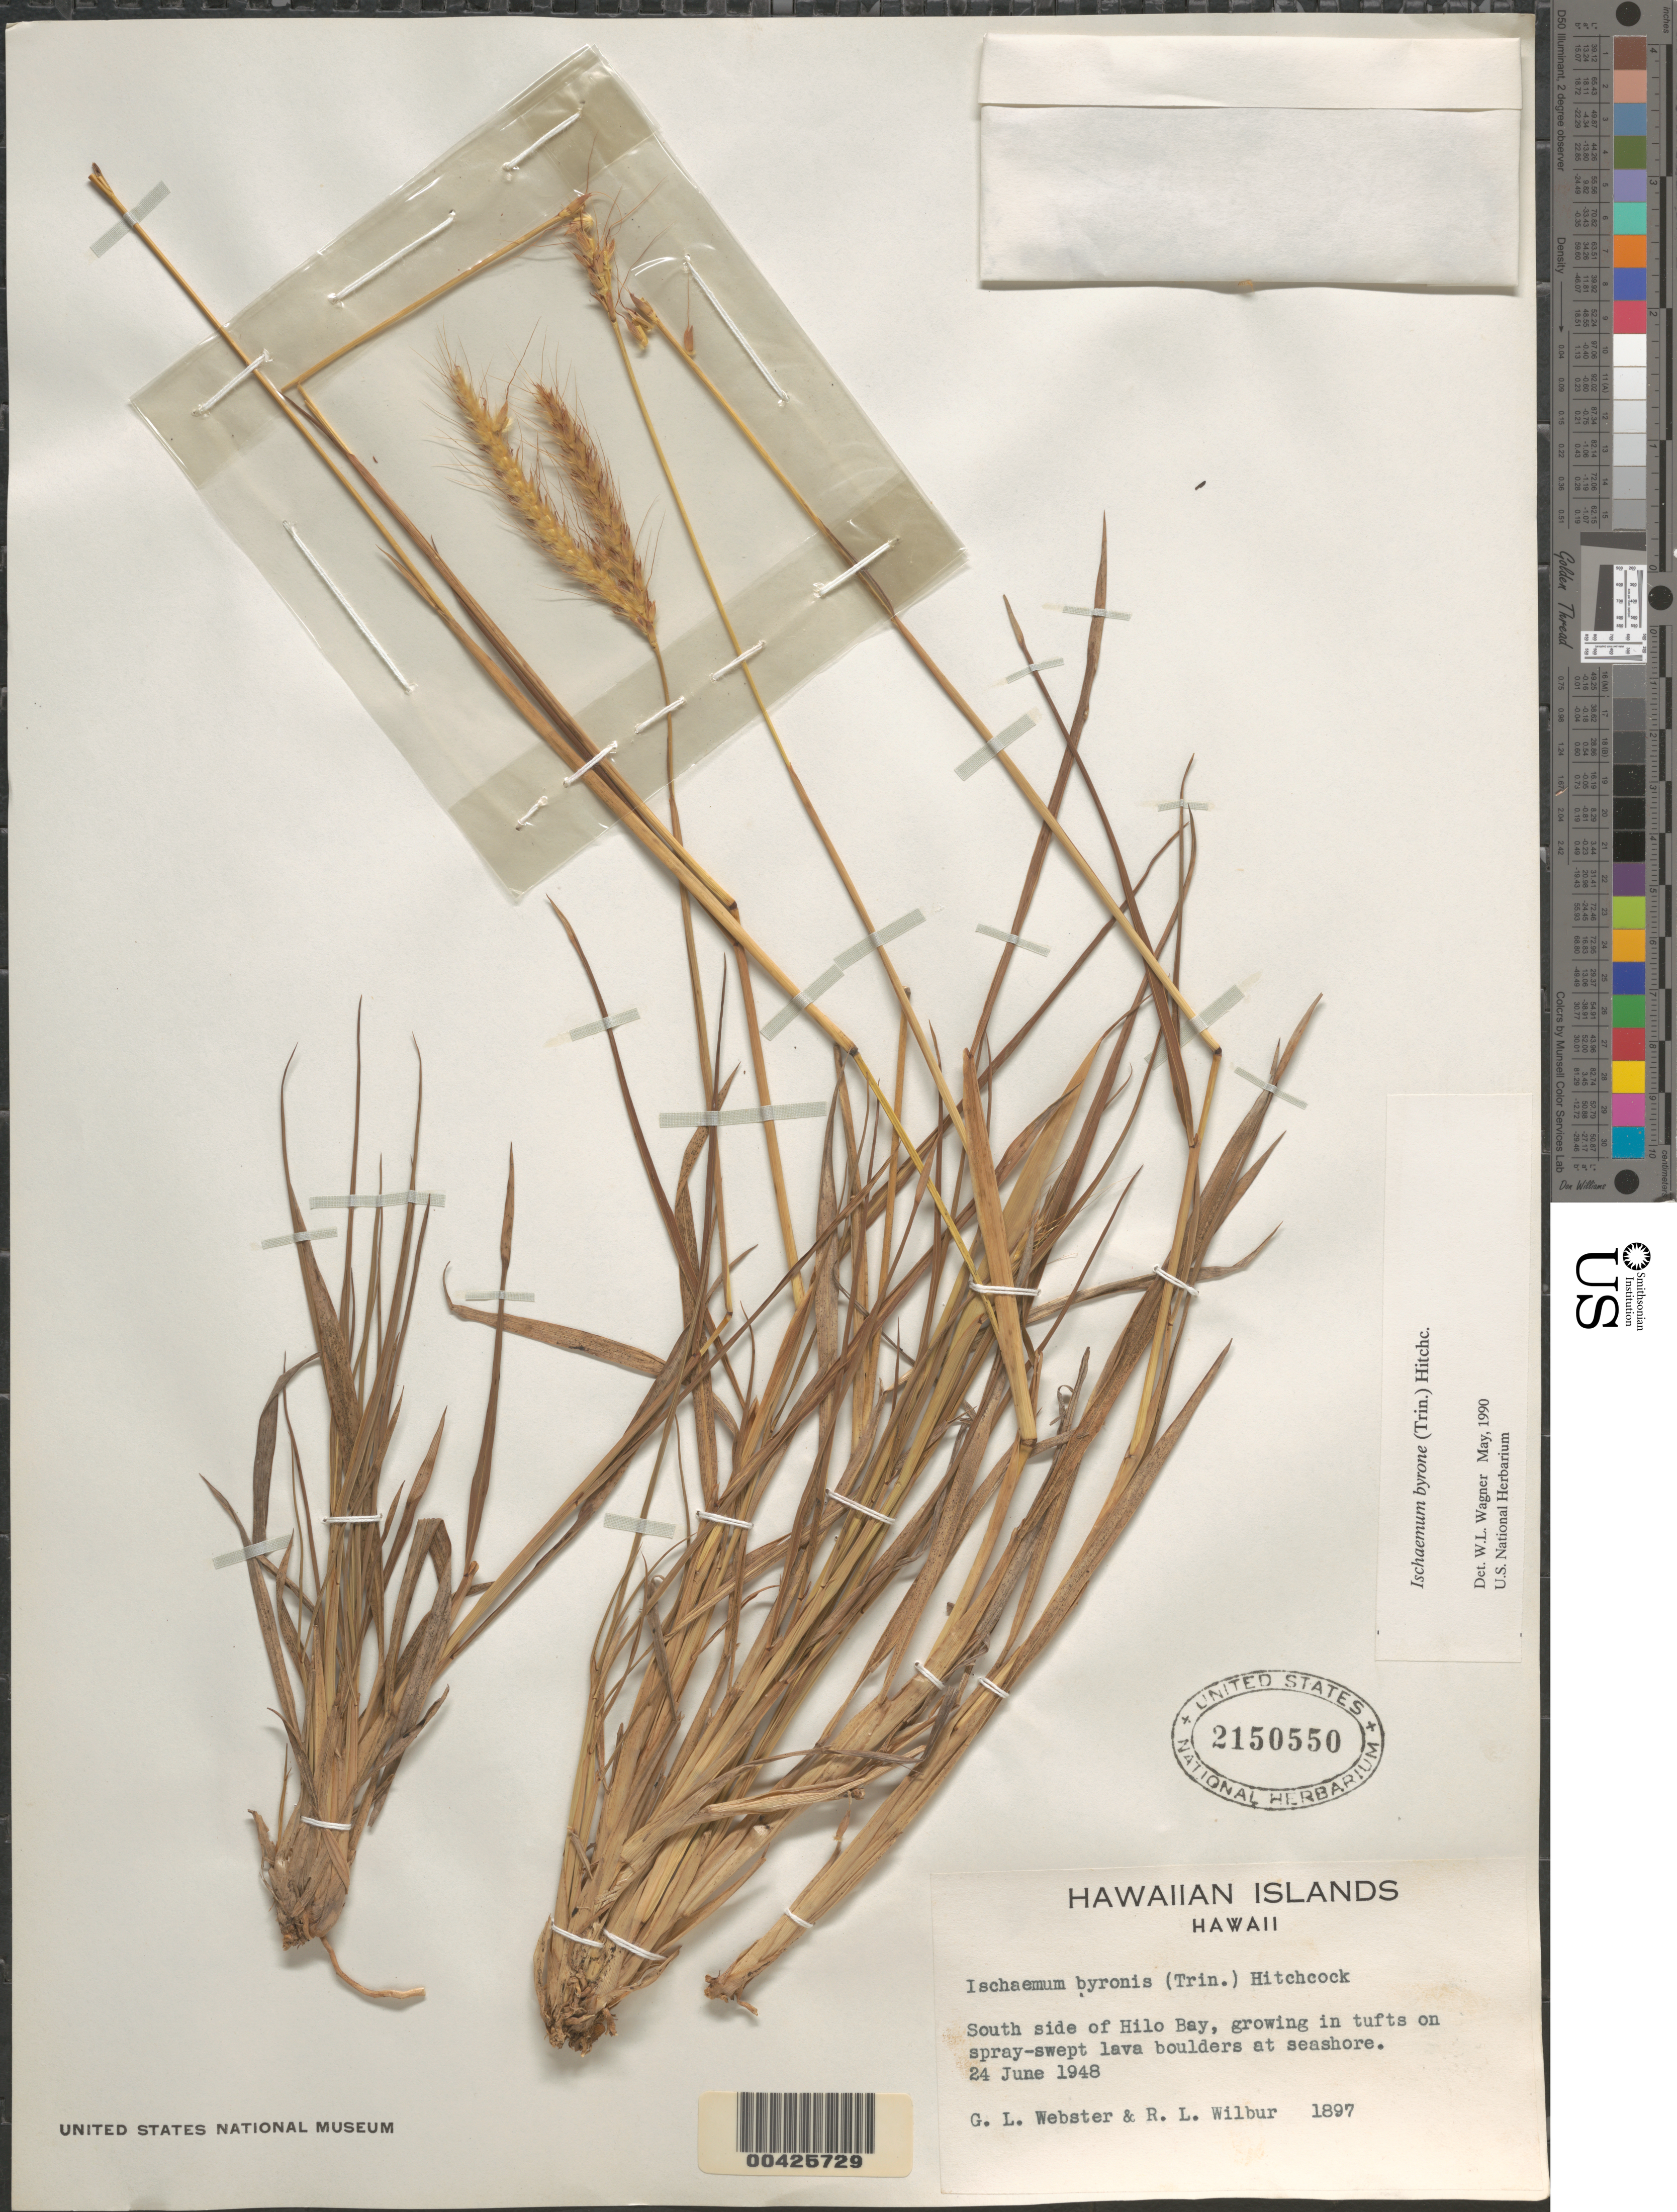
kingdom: Plantae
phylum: Tracheophyta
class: Liliopsida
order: Poales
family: Poaceae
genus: Ischaemum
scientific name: Ischaemum byrone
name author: (Trin.) Hitchc.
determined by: Wagner, W. L., (BOT), Smithsonian Institution - National Museum of Natural History (UNITED STATES)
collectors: G. L. Webster & R. L. Wilbur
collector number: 1897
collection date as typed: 24 Jun 1948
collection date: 1948-06-24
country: United States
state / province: Hawaii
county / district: Hawaii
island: Hawaii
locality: S side of Hilo Bay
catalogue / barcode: US 2150550